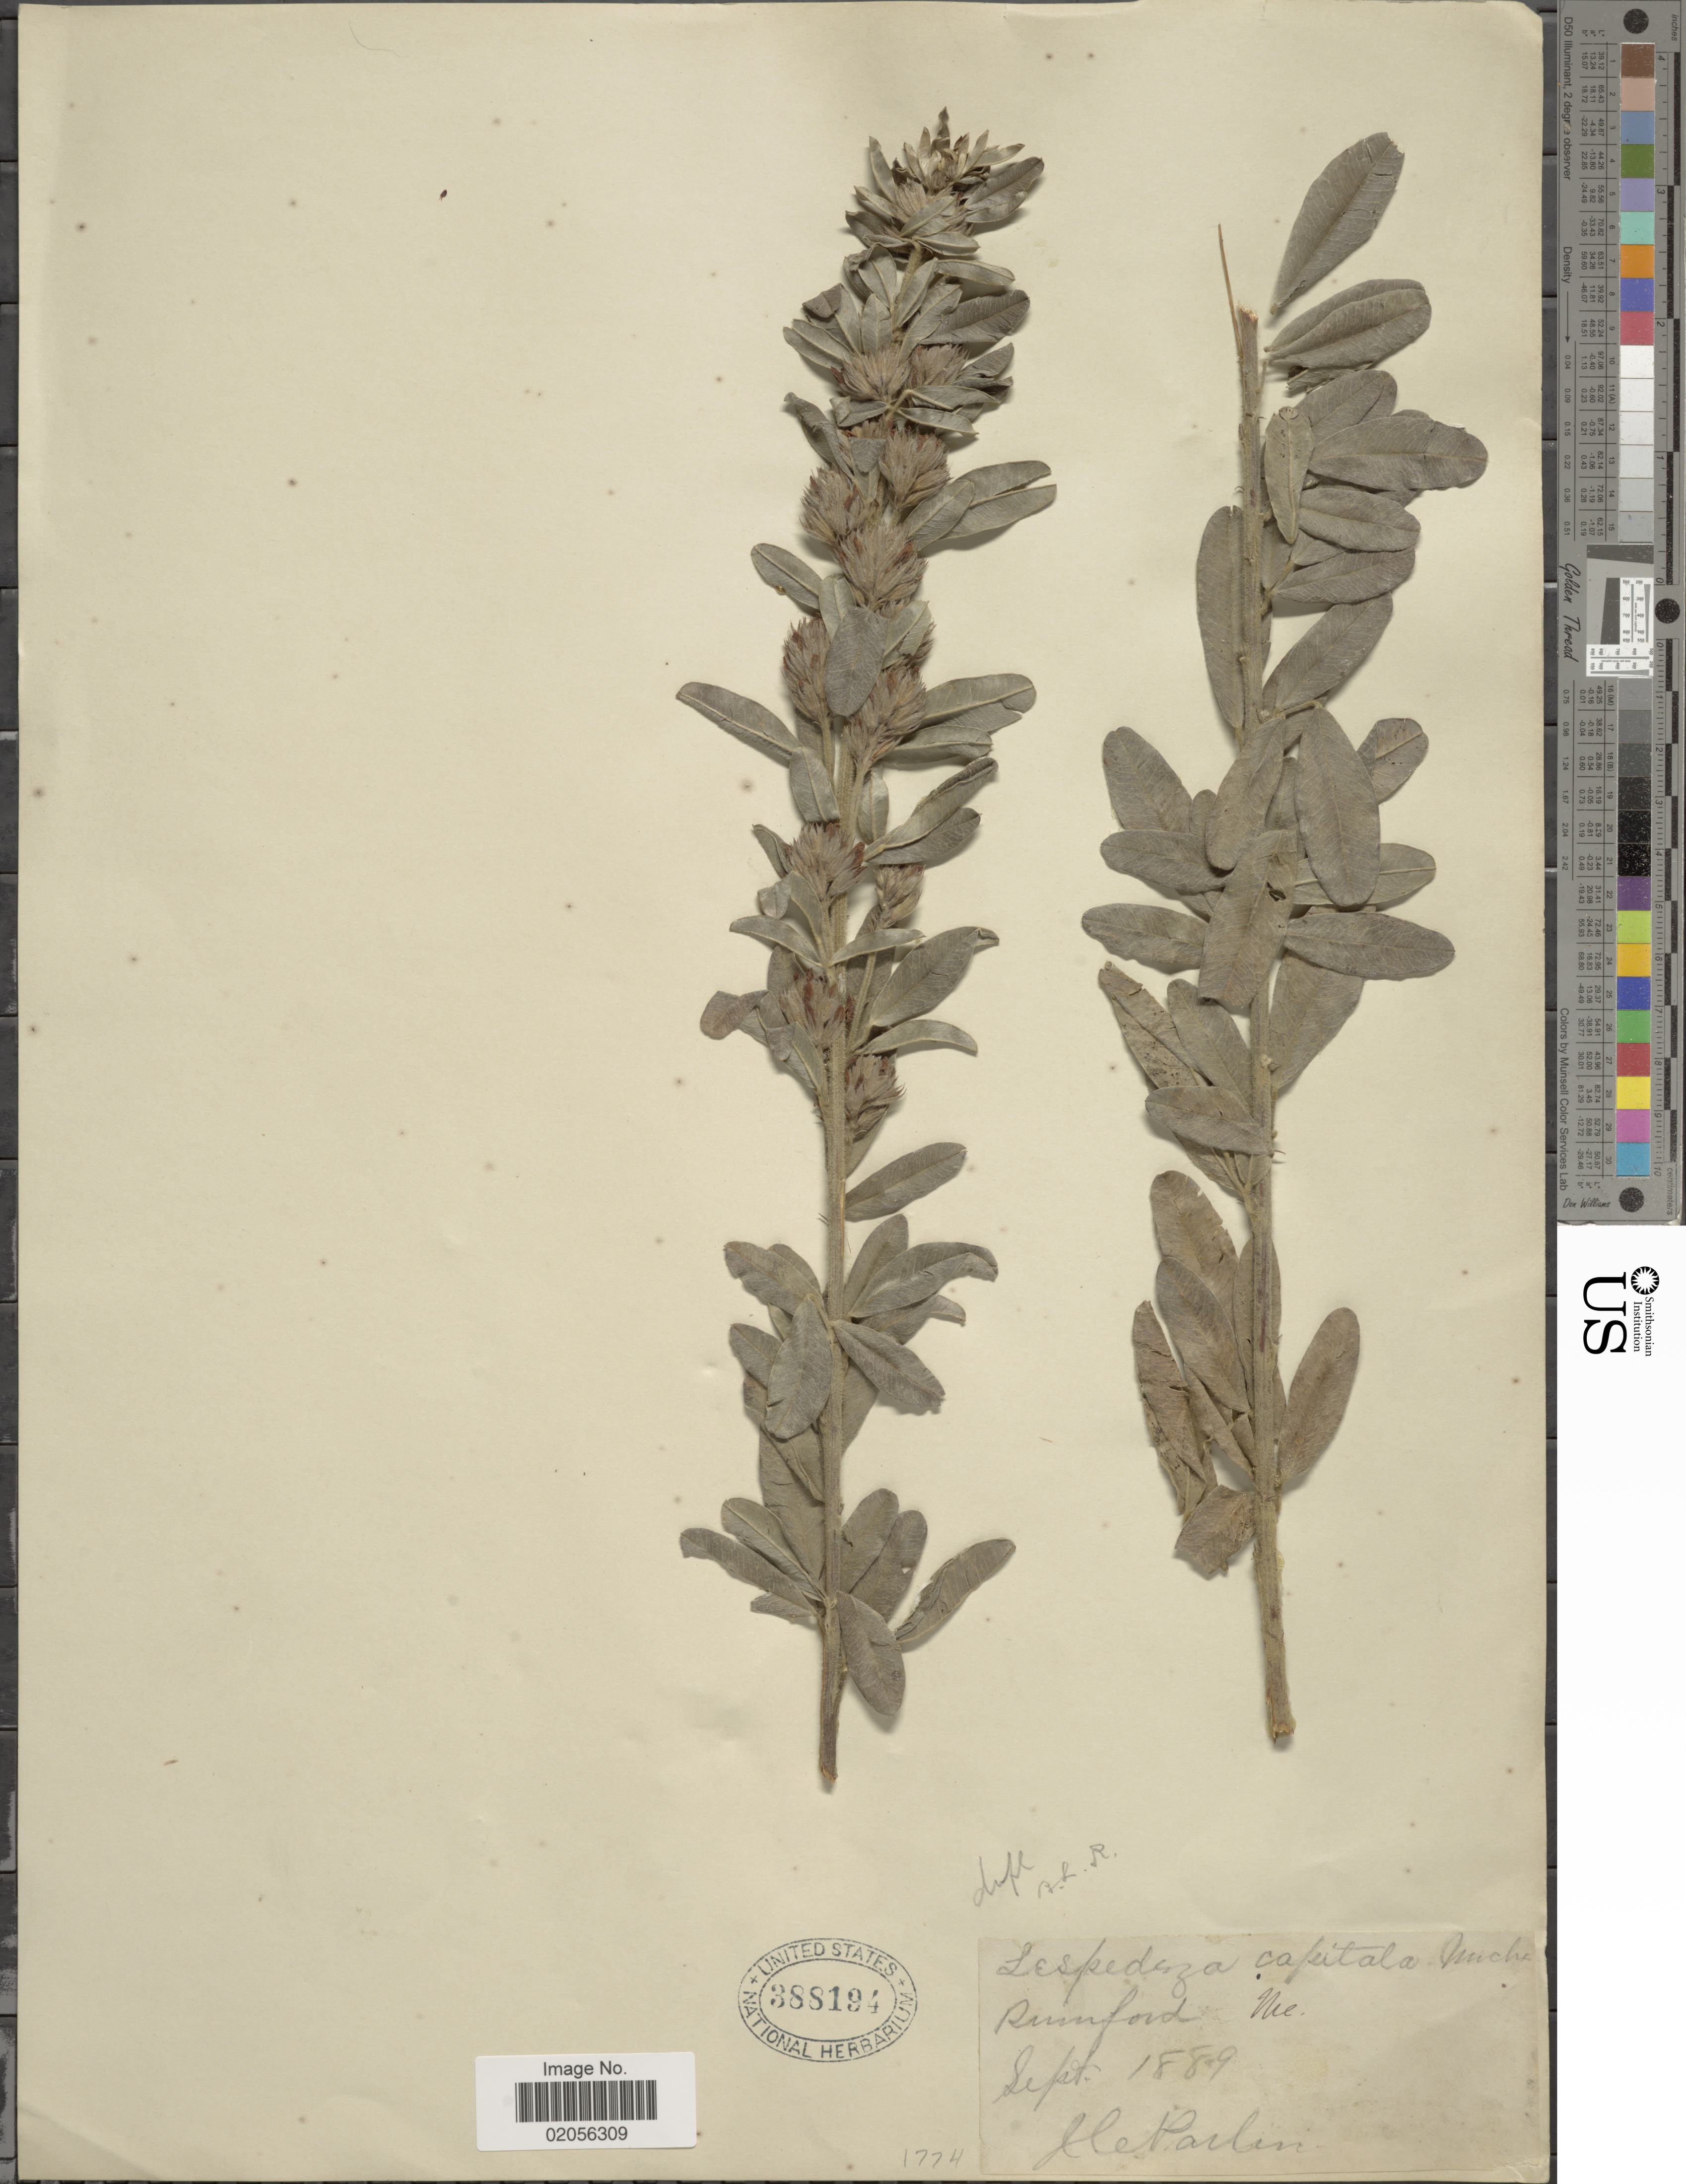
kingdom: Plantae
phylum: Tracheophyta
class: Magnoliopsida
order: Fabales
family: Fabaceae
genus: Lespedeza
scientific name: Lespedeza capitata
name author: Michx.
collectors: J. Parlin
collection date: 1889-09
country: United States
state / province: Maine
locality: Rumford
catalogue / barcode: US 388194